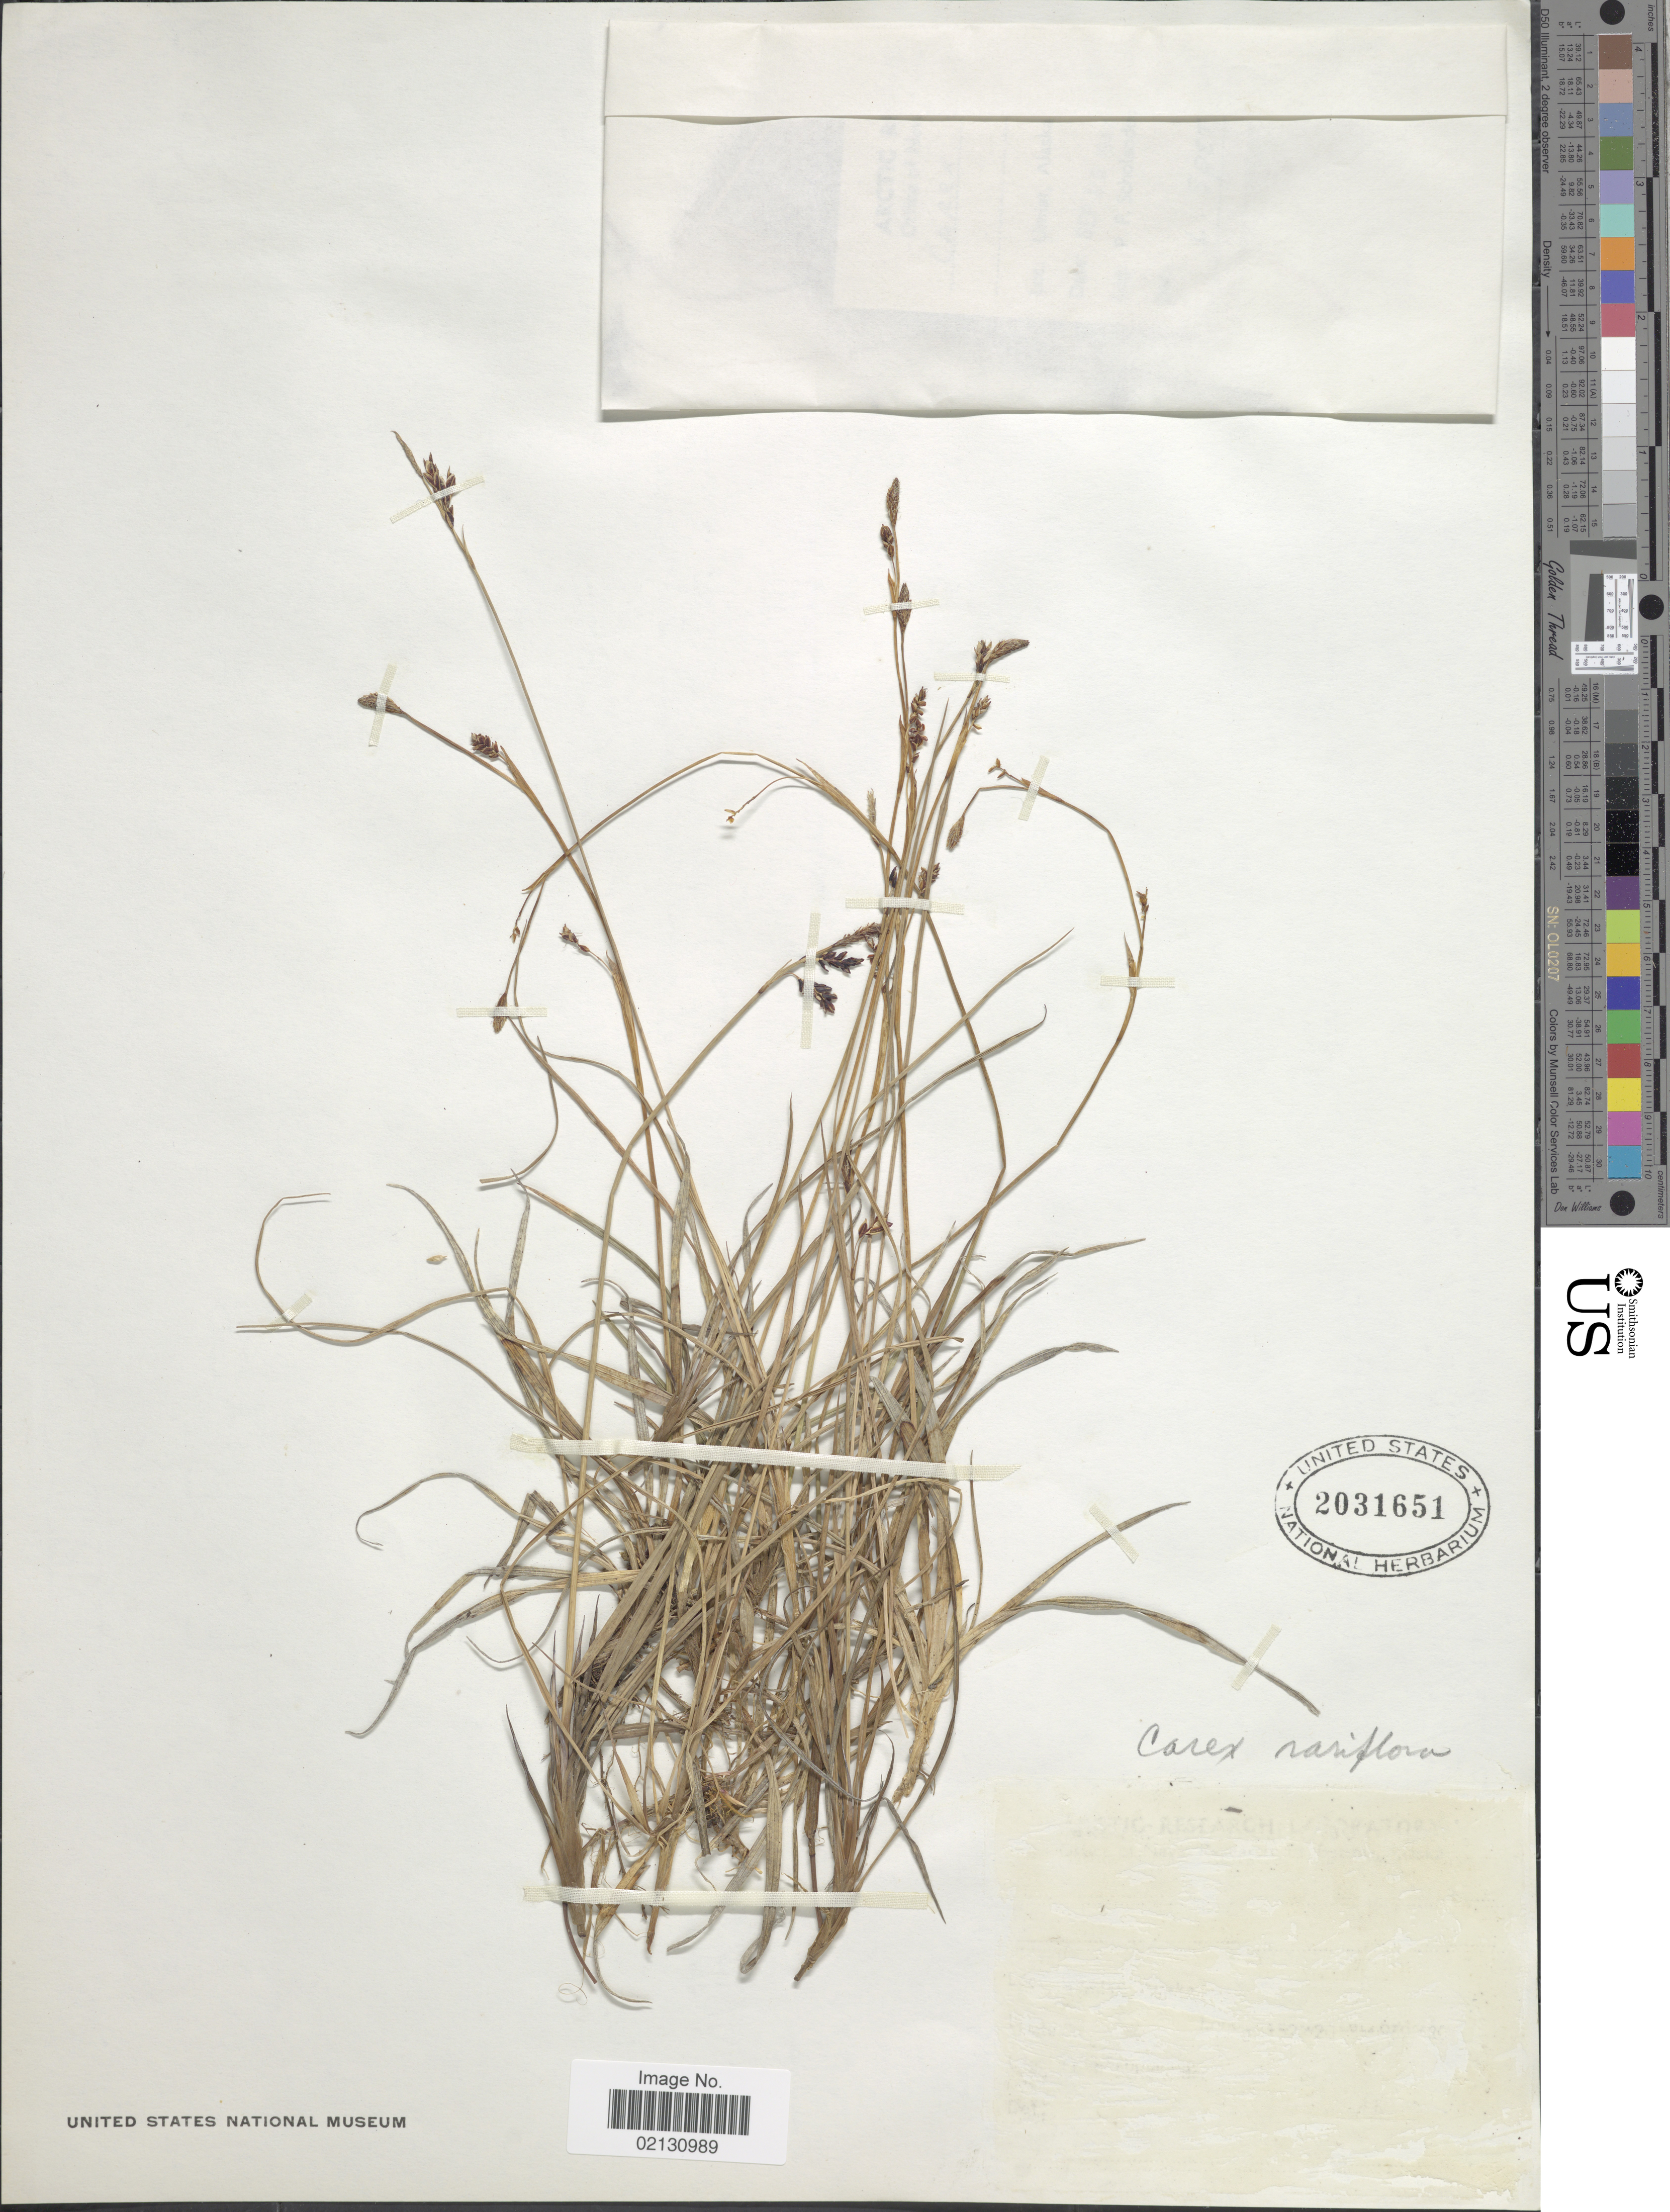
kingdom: Plantae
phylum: Tracheophyta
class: Liliopsida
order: Poales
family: Cyperaceae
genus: Carex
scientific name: Carex rariflora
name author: (Wahlenb.) Sm.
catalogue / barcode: US 2031651